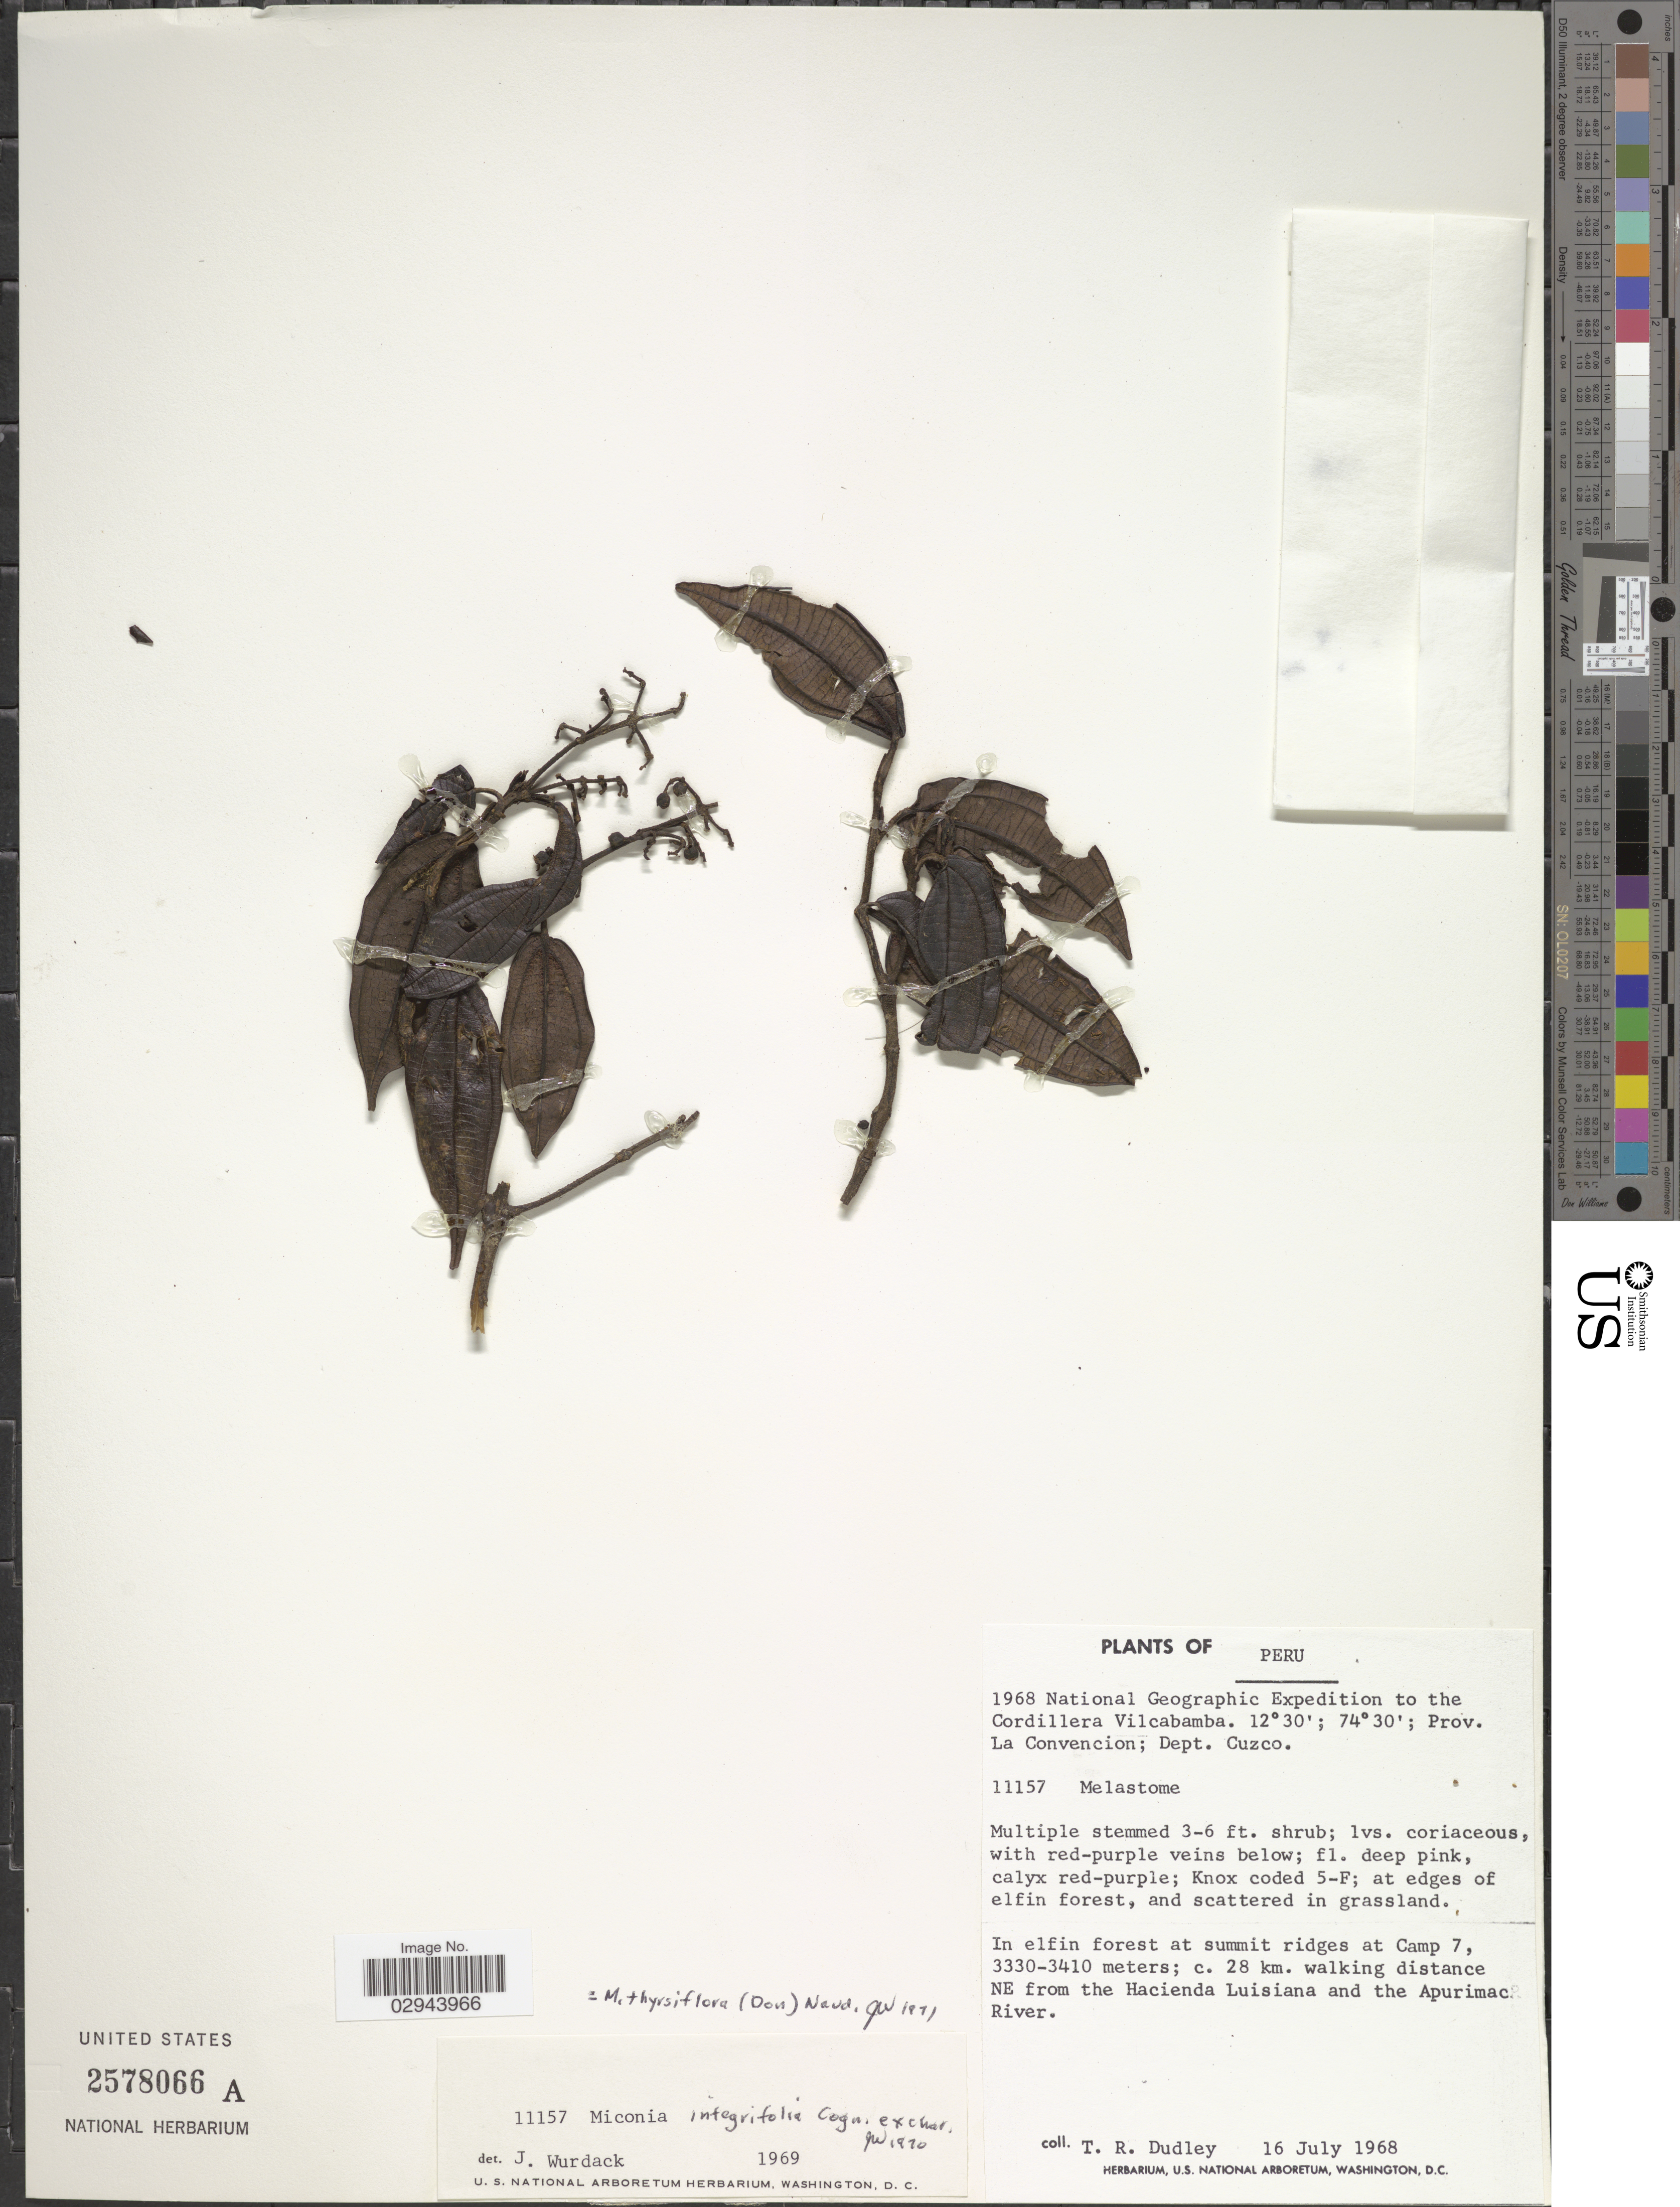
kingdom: Plantae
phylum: Tracheophyta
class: Magnoliopsida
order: Myrtales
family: Melastomataceae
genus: Miconia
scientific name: Miconia thyrsiflora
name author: (D. Don) Naudin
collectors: T. R. Dudley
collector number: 11157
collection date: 1968-07-16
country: Peru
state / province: Cusco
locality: Cordillera Vilcabamba, Prov. La Convencion, Dept. Cuzco, In elfin forest at summit ridges at Camp 7, c. 28 km. walking distance NE from the Hacienda Luisiana and the Apurimac River.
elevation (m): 3330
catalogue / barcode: US 2578066A